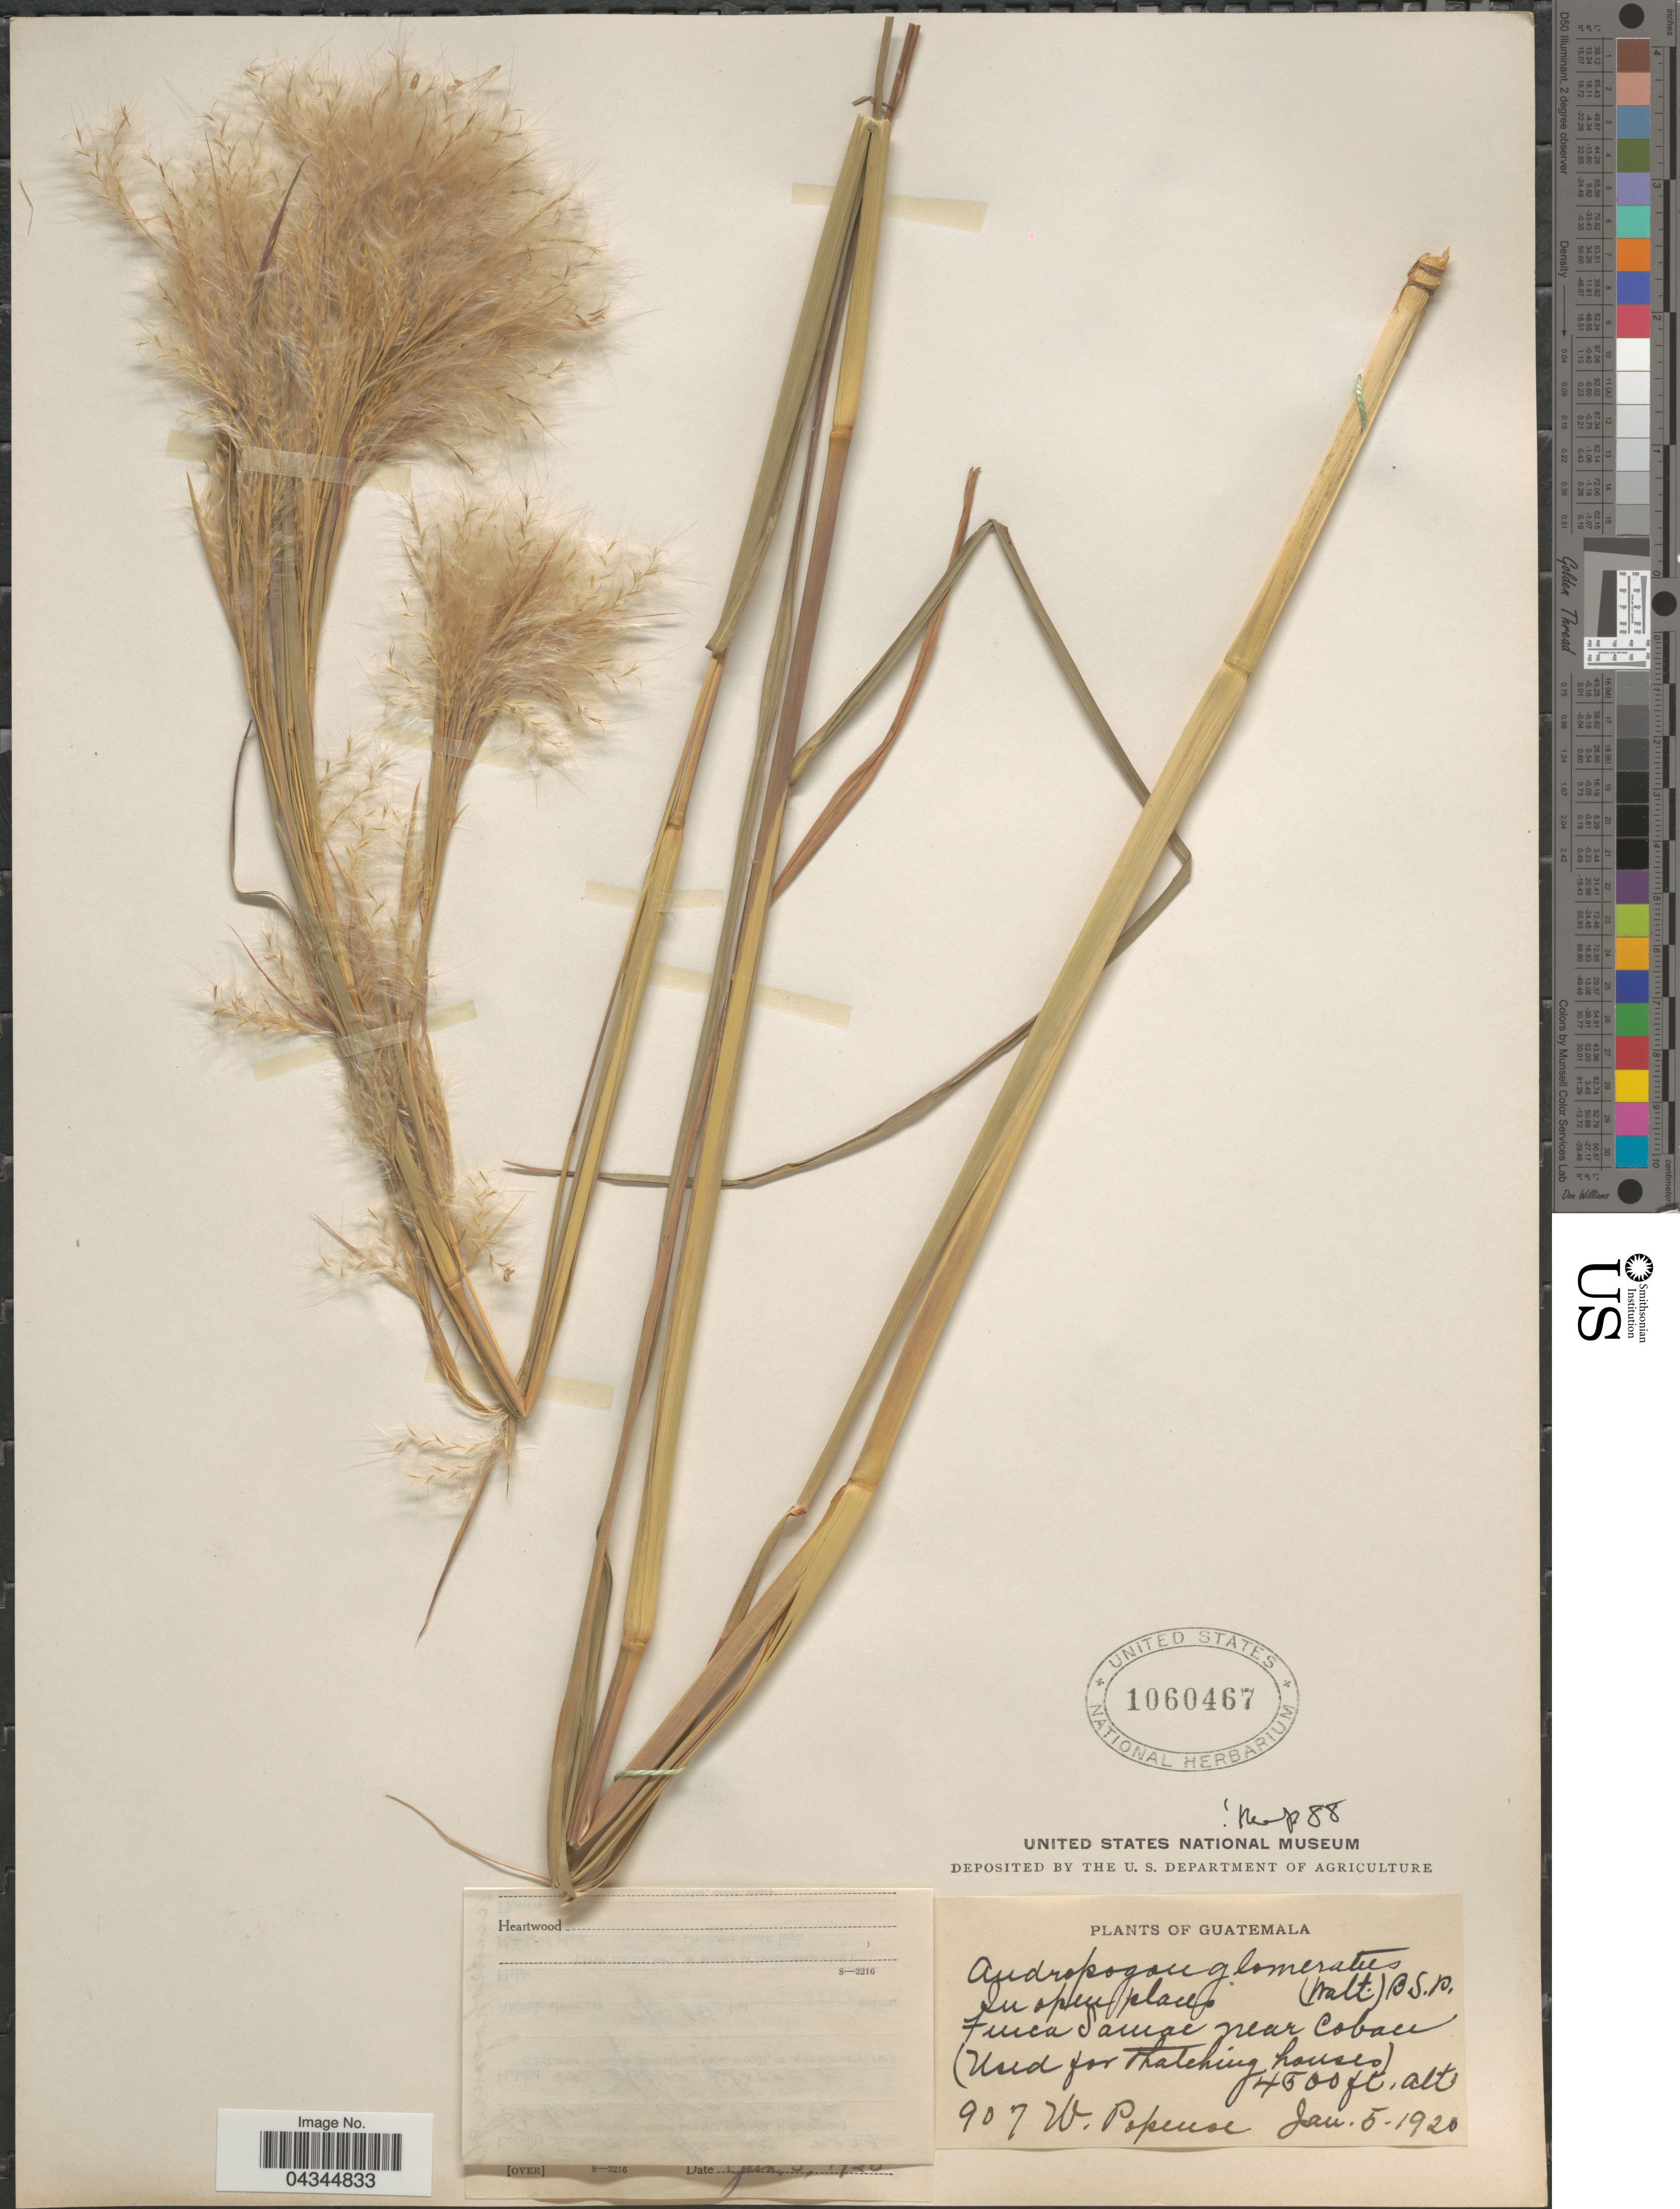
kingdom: Plantae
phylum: Tracheophyta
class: Liliopsida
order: Poales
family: Poaceae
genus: Andropogon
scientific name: Andropogon glomeratus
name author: (Walter) Britton et al.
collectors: W. Popenoe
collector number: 907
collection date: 1920-01-05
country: Guatemala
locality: In open places. Finca Samae near Cobace.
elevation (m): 1372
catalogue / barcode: US 1060467